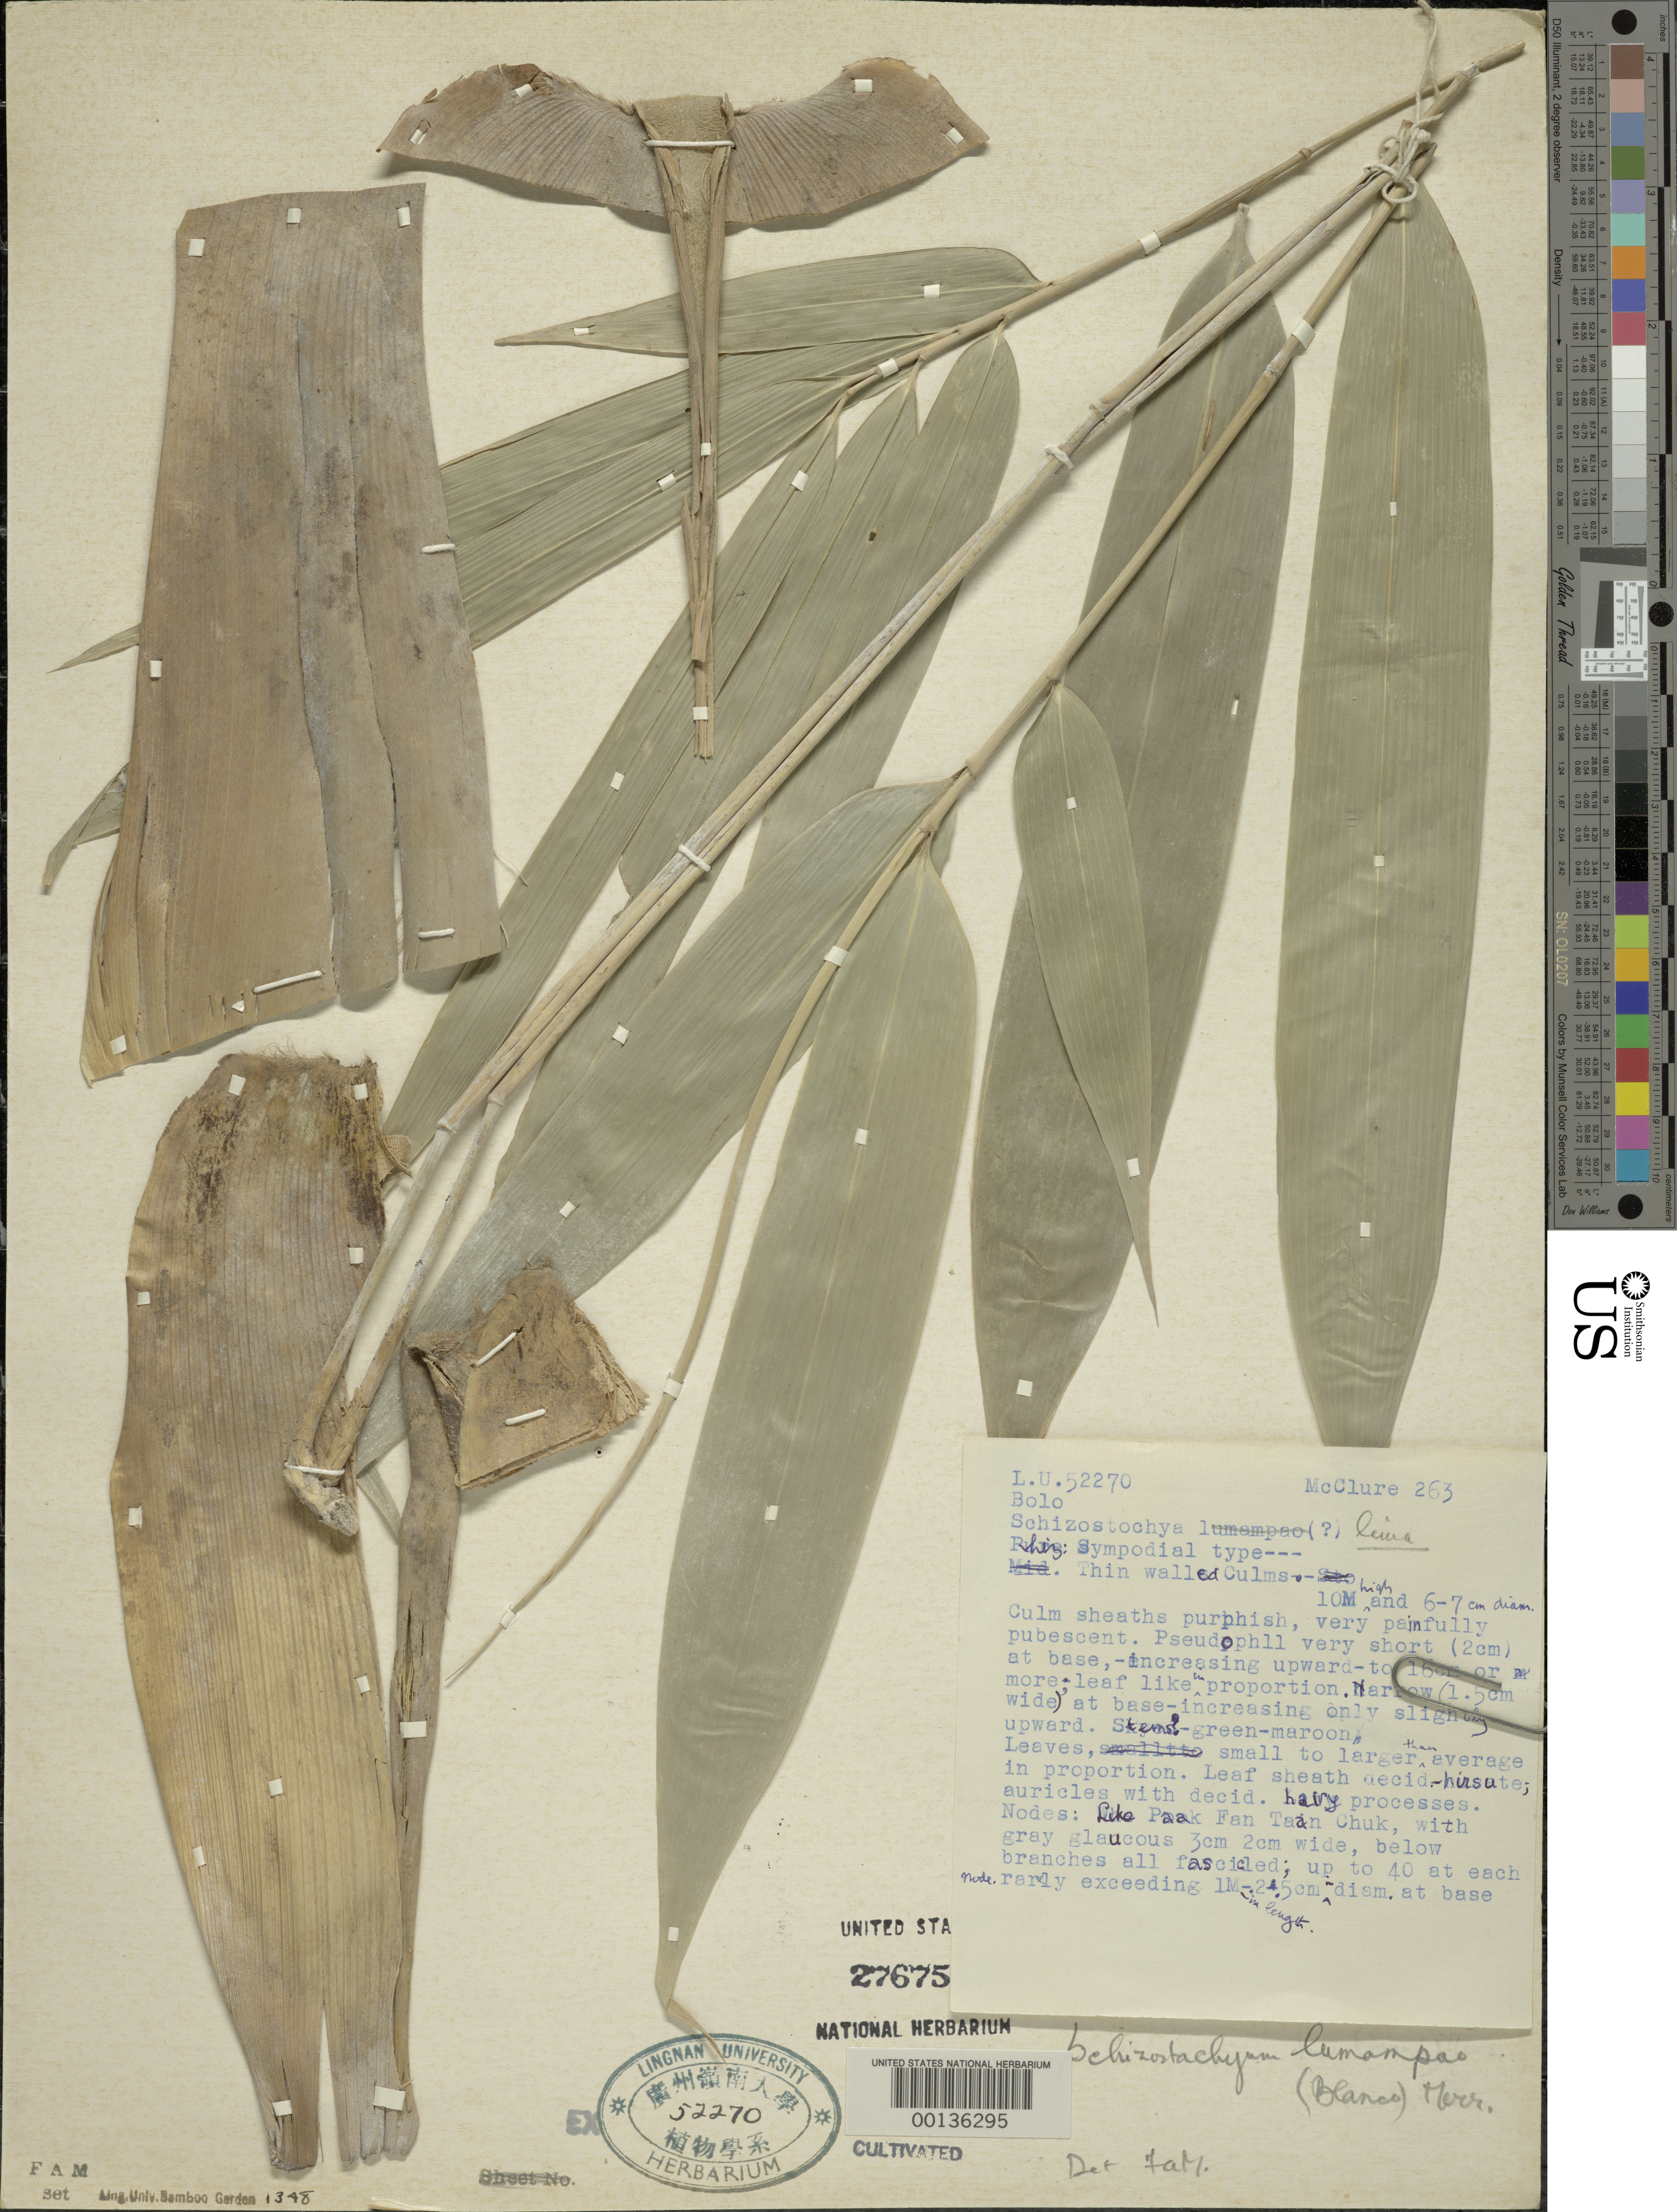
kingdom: Plantae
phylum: Tracheophyta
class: Liliopsida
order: Poales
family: Poaceae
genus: Schizostachyum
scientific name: Schizostachyum lumampao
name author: (Blanco) Merr.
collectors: F. A. McClure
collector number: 263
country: Panama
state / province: Chiriquí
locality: Around San Felix.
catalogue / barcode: US 2767541